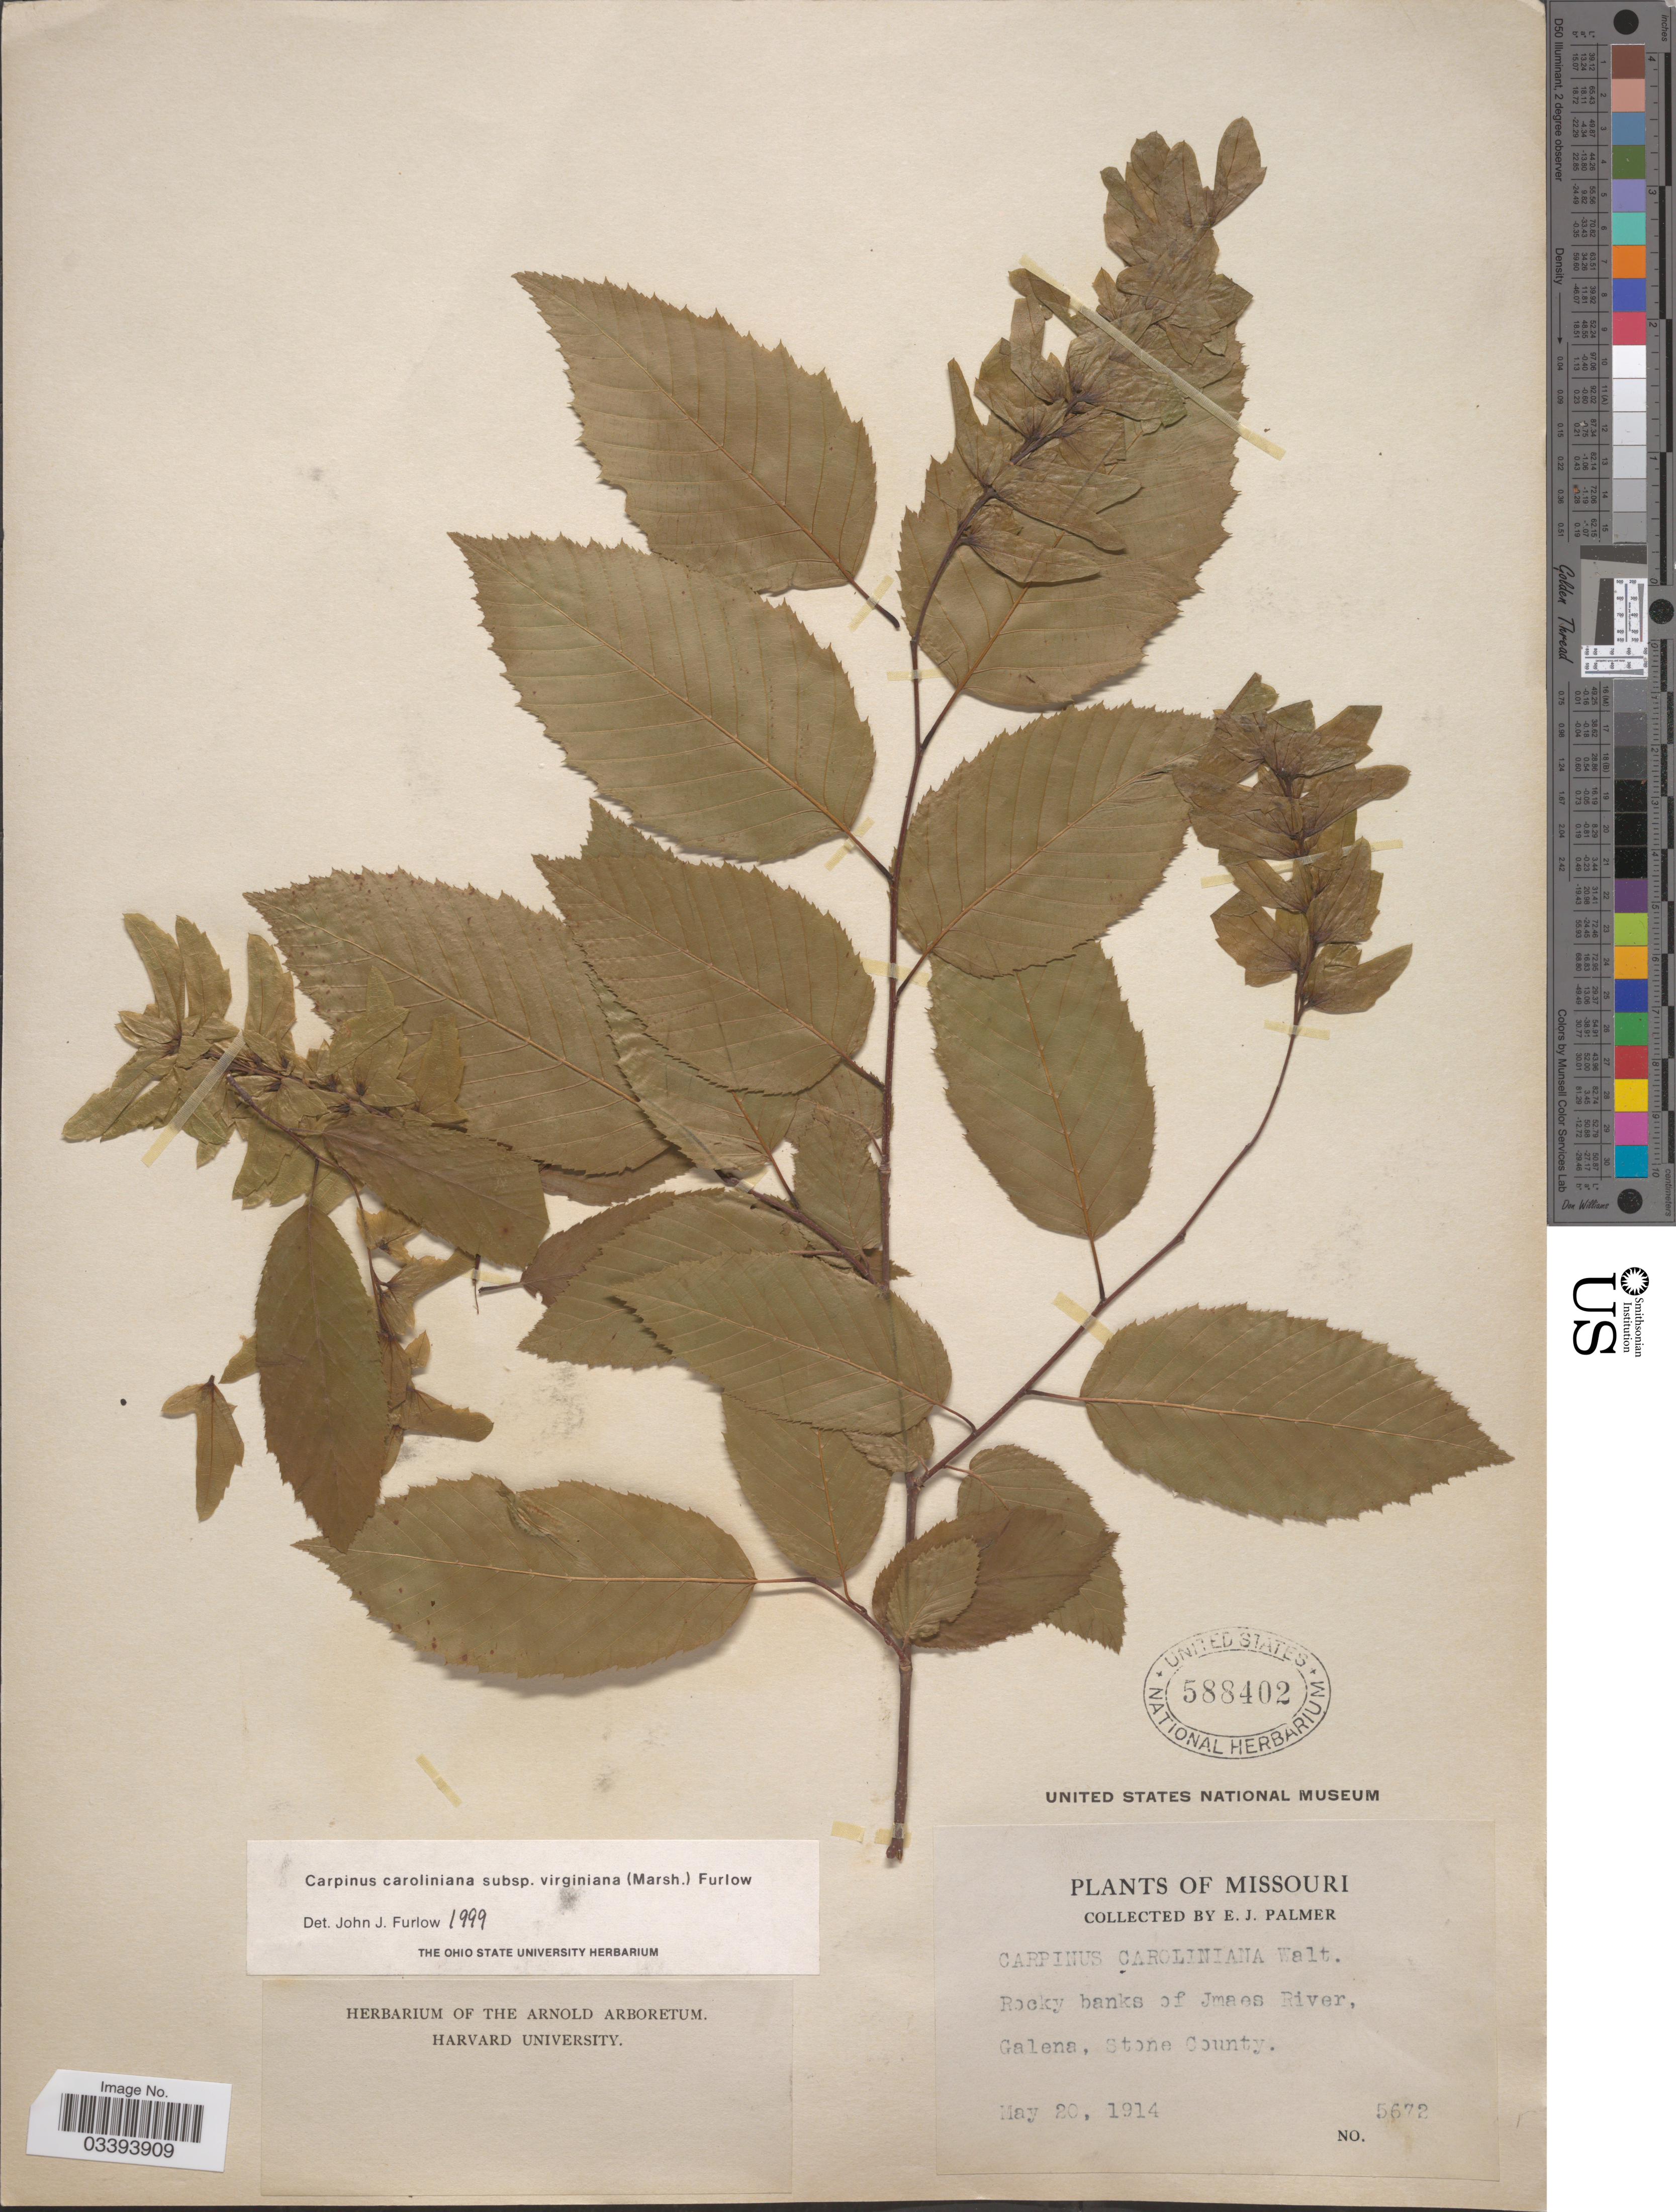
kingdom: Plantae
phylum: Tracheophyta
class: Magnoliopsida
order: Fagales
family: Betulaceae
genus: Carpinus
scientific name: Carpinus caroliniana subsp. virginiana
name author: (Marshall) Furlow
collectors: E. J. Palmer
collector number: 5672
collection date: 1914-05-20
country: United States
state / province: Missouri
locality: Rocky banks of Jmaes River, Galena, Stone County.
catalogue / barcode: US 588402